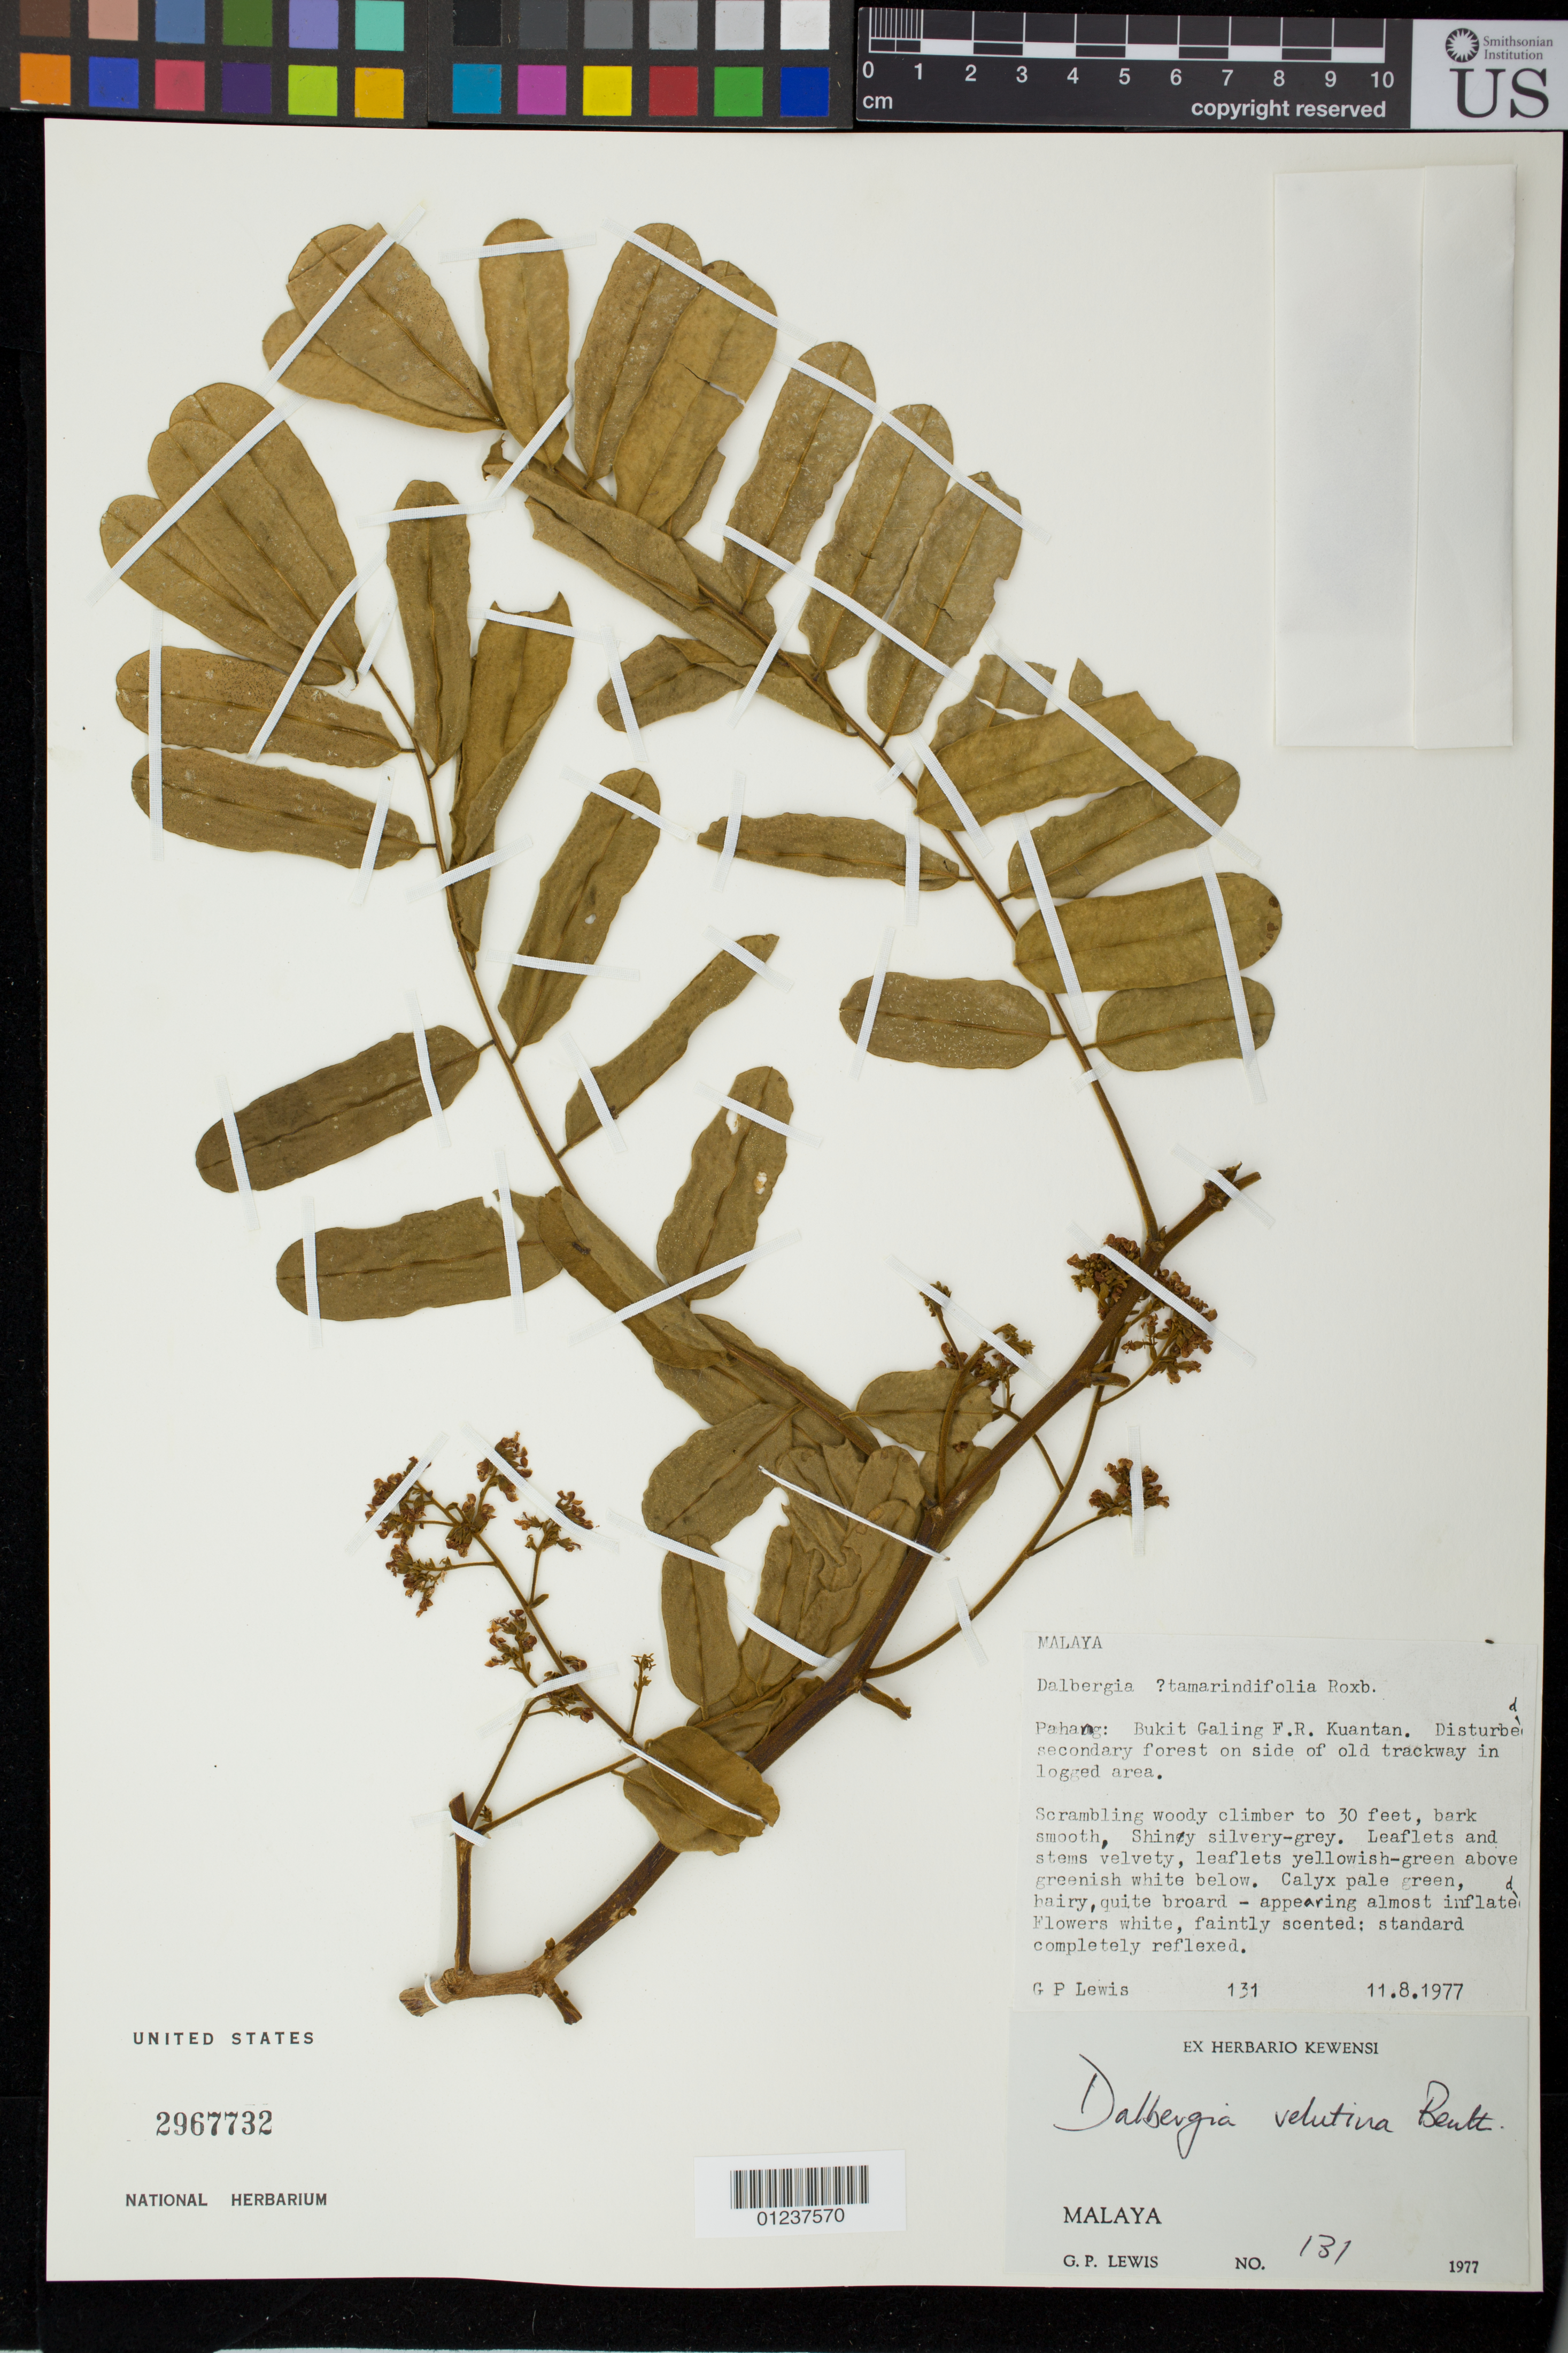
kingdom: Plantae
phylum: Tracheophyta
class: Magnoliopsida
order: Fabales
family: Fabaceae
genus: Dalbergia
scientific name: Dalbergia velutina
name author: Benth.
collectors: G. P. Lewis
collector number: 131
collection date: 1977-08-11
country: Malaysia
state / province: Pahang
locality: Bukit Galing F.R. Kuantan. Disturbed secondary forest on side of old trackway in logged area.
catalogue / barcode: US 2967732